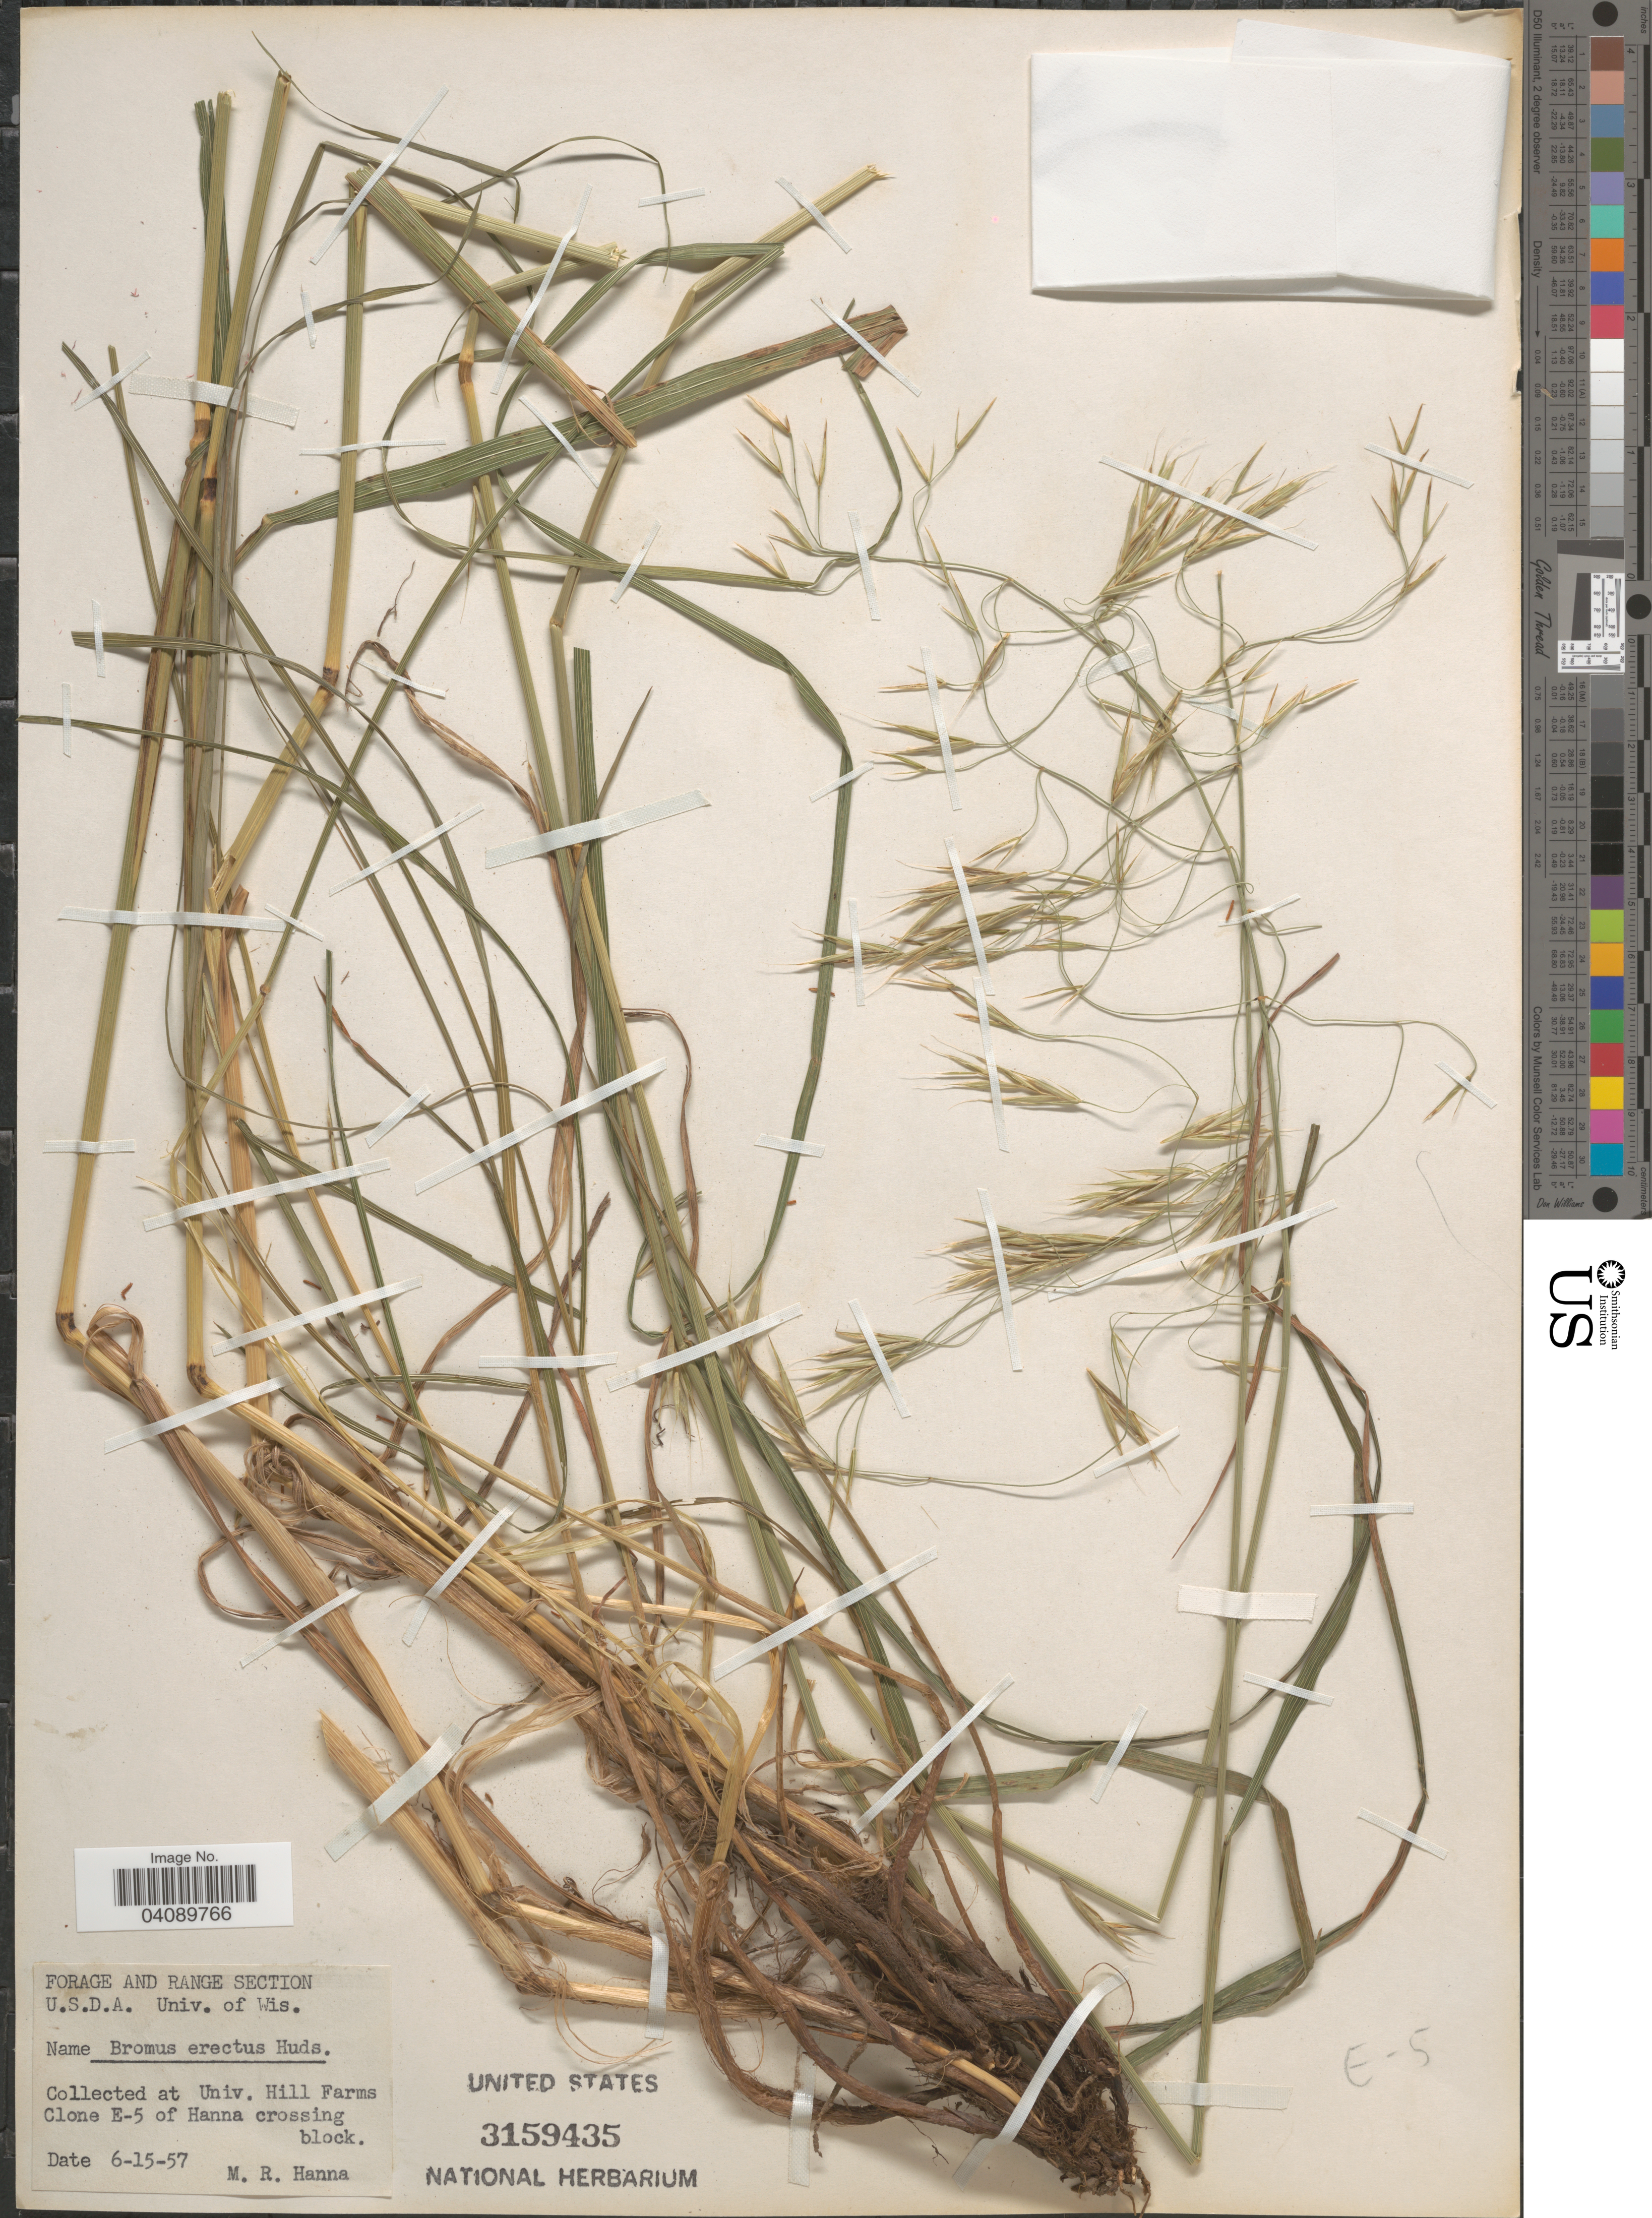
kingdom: Plantae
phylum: Tracheophyta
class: Liliopsida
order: Poales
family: Poaceae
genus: Bromus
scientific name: Bromus erectus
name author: Huds.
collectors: M. Hanna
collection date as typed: Transcribed d/m/y: 15/6/57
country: United States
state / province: Wisconsin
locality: Univ. Hill Farms. Clone E-5 of Hanna crossing block.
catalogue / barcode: US 3159435